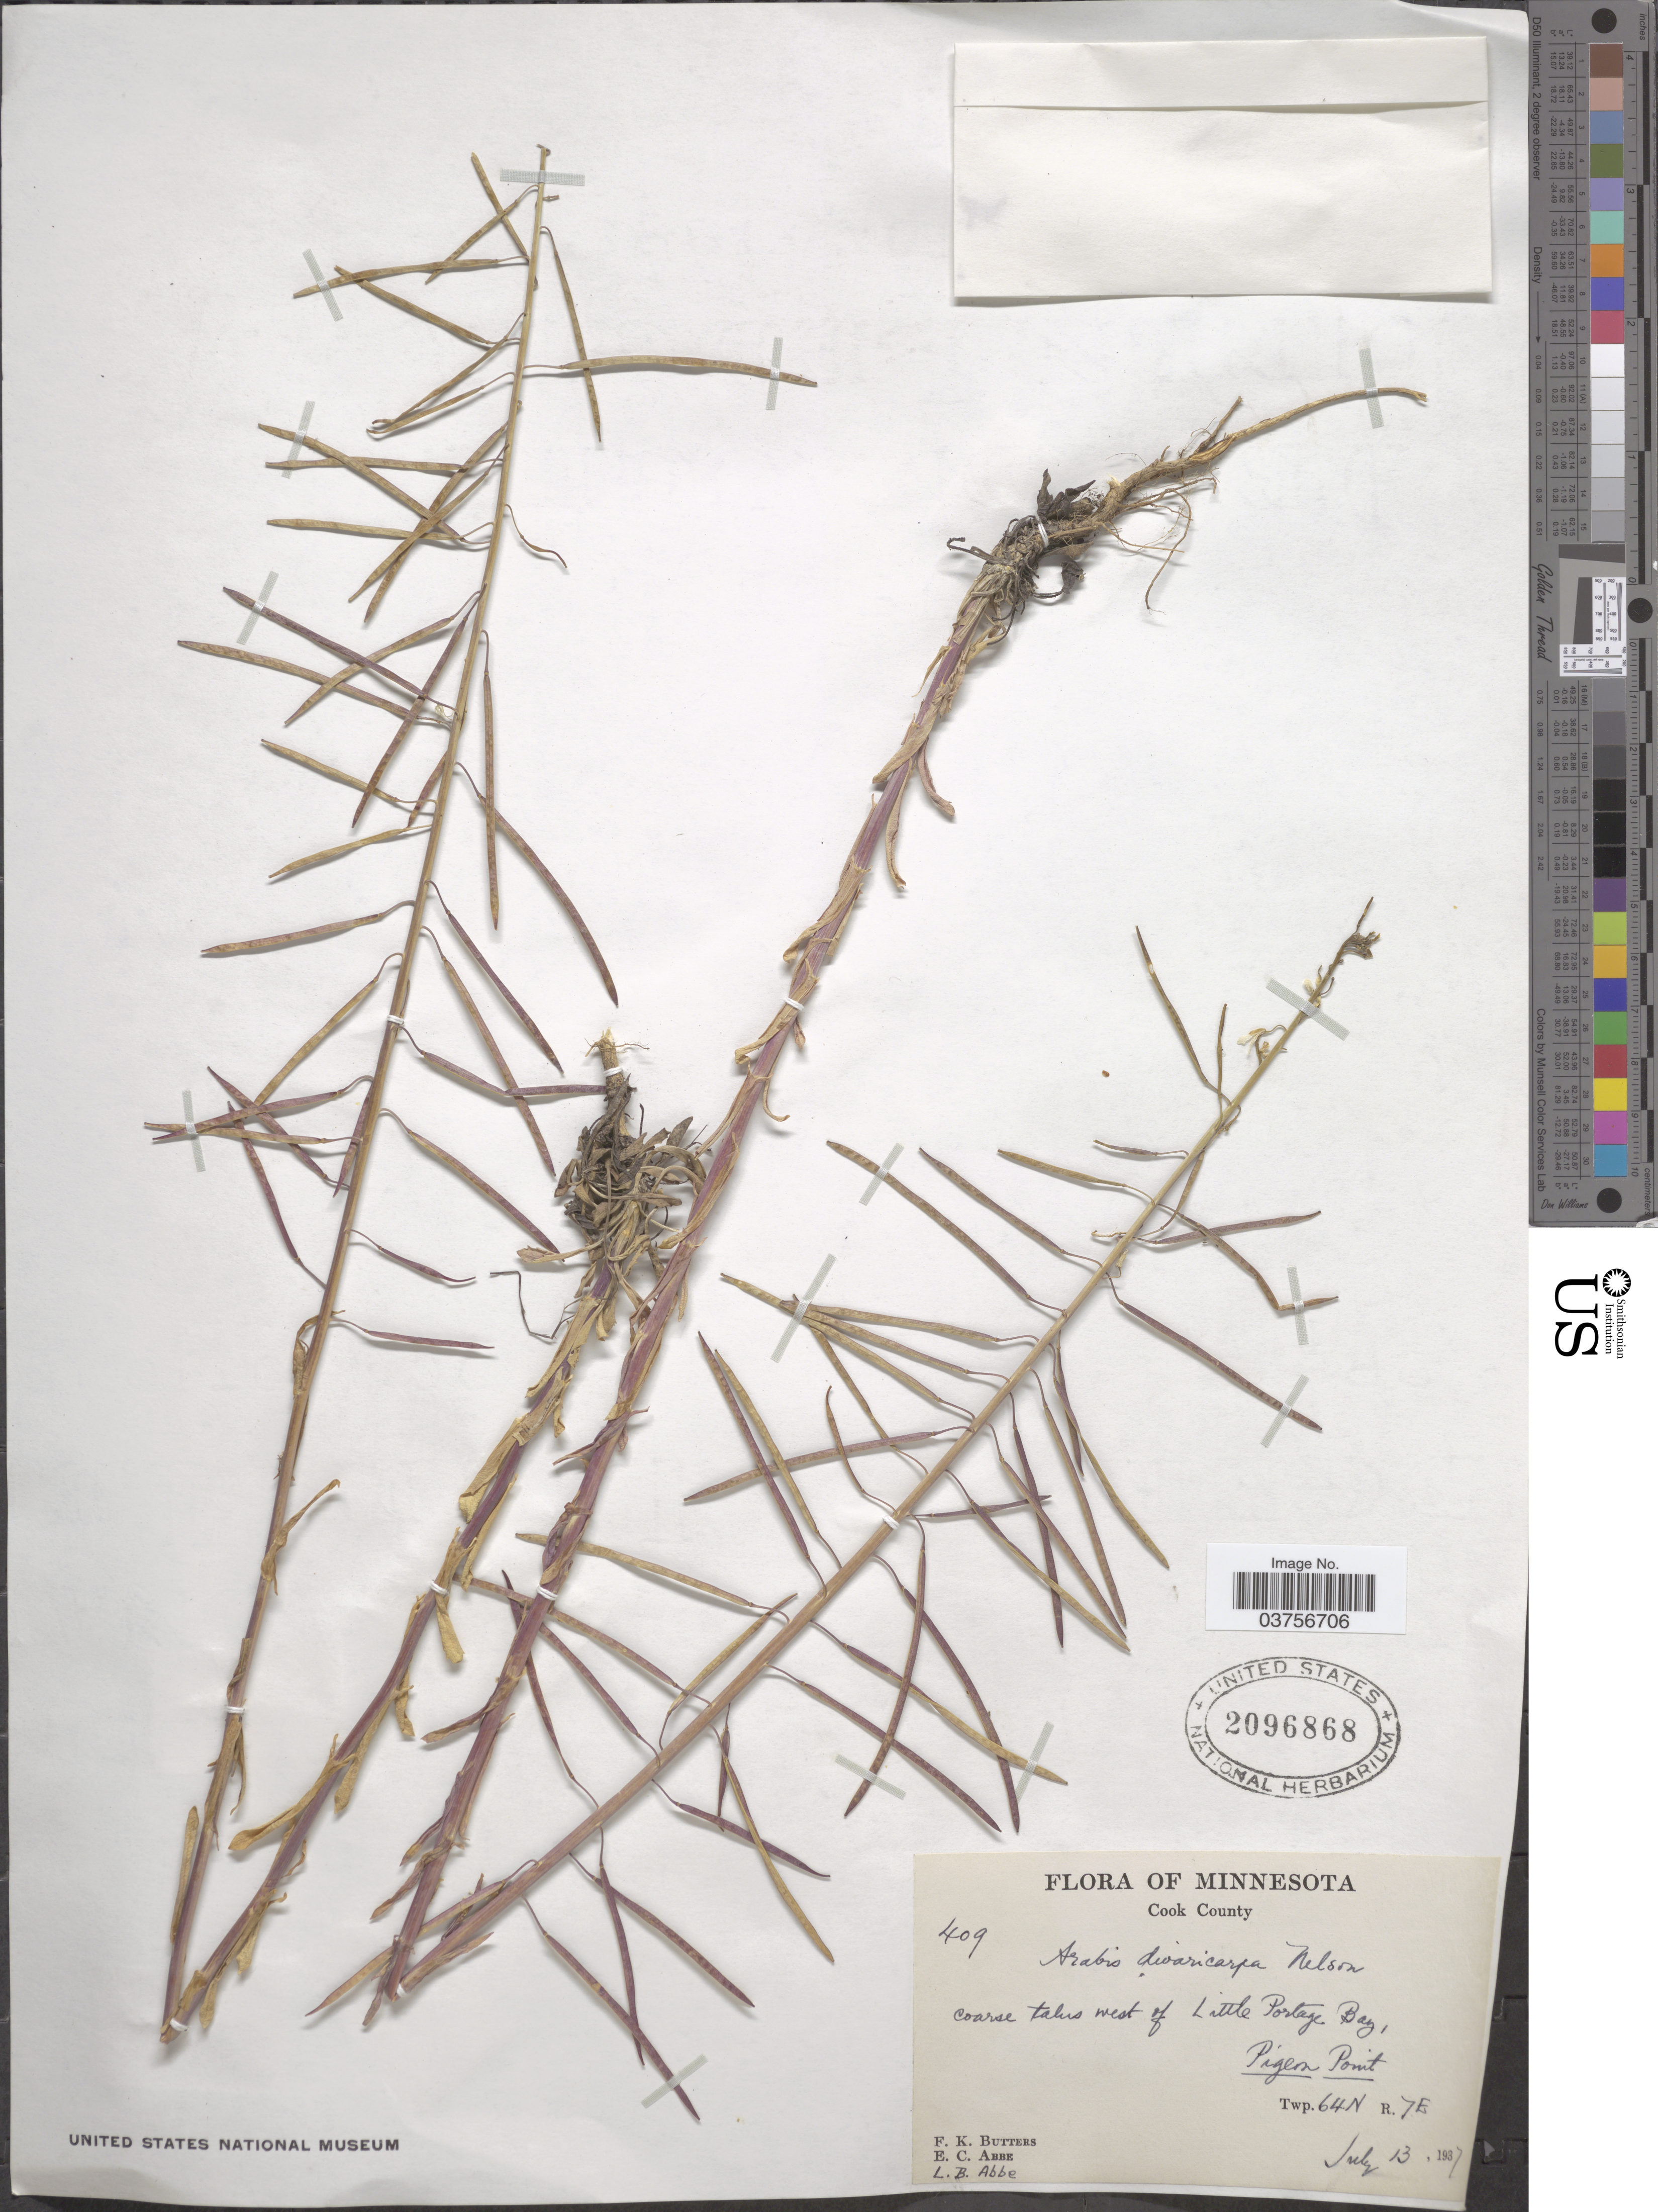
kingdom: Plantae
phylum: Tracheophyta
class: Magnoliopsida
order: Brassicales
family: Brassicaceae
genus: Arabis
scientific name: Arabis divaricarpa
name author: A. Nelson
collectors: F. K. Butters, E. C. Abbe & L. B. Abbe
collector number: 409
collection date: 1937-07-13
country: United States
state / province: Minnesota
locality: Cook County. Coarse talus west of Little Portage Bay, Pigeon Point. Twp. 64 N R. 7 E.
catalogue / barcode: US 2096868